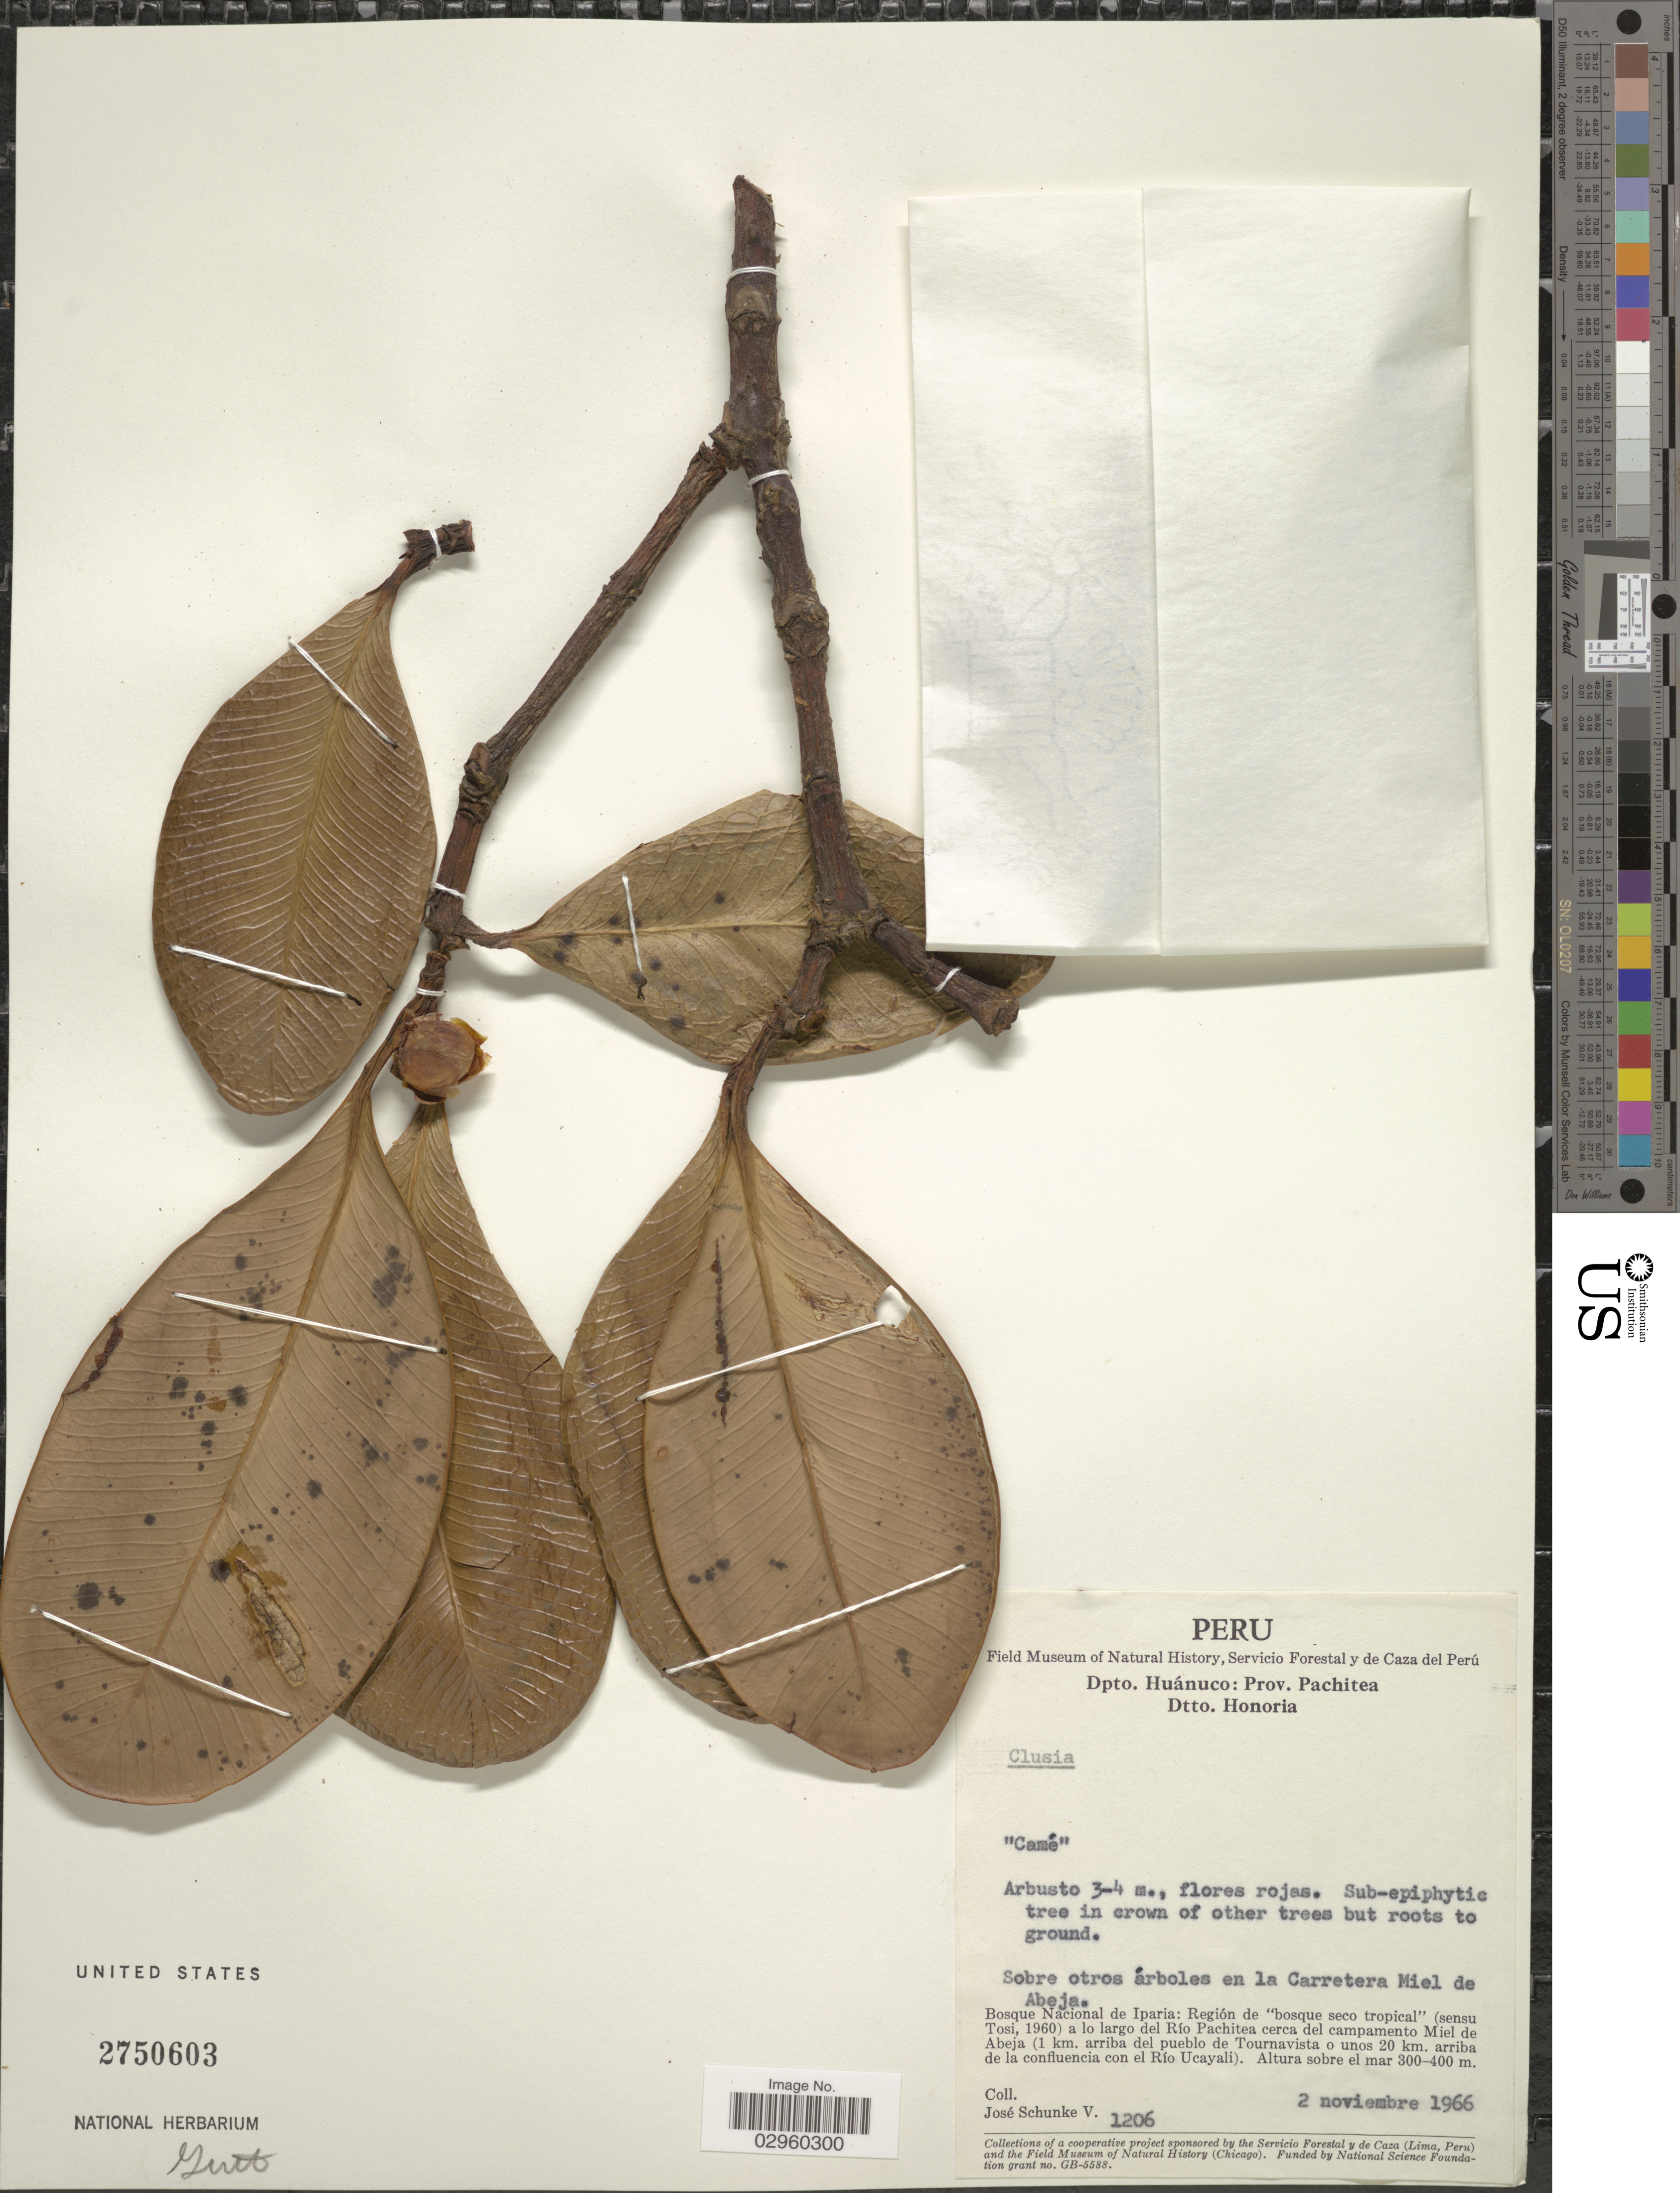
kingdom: Plantae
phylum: Tracheophyta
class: Magnoliopsida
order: Malpighiales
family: Clusiaceae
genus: Clusia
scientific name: Clusia sp.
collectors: J. Schunke Vigo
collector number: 1206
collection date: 1966-11-02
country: Peru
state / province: Huánuco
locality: Dpto. Huánuco: Prov. Pachitea, Dtto. Honoria. Sobre otros árboles en la Carretera Miel de Abeja. Bosque Nacional de Iparia: Región de "bosque seco tropical" (sensu Tosi, 1960) a lo largo del Río Pachitea cerca del campamento Miel de Abeja (1 km. arriba del pueblo de Tournavista o unos 20 km. arriba de la confluencia con el Río Ucayali).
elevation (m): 300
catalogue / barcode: US 2750603